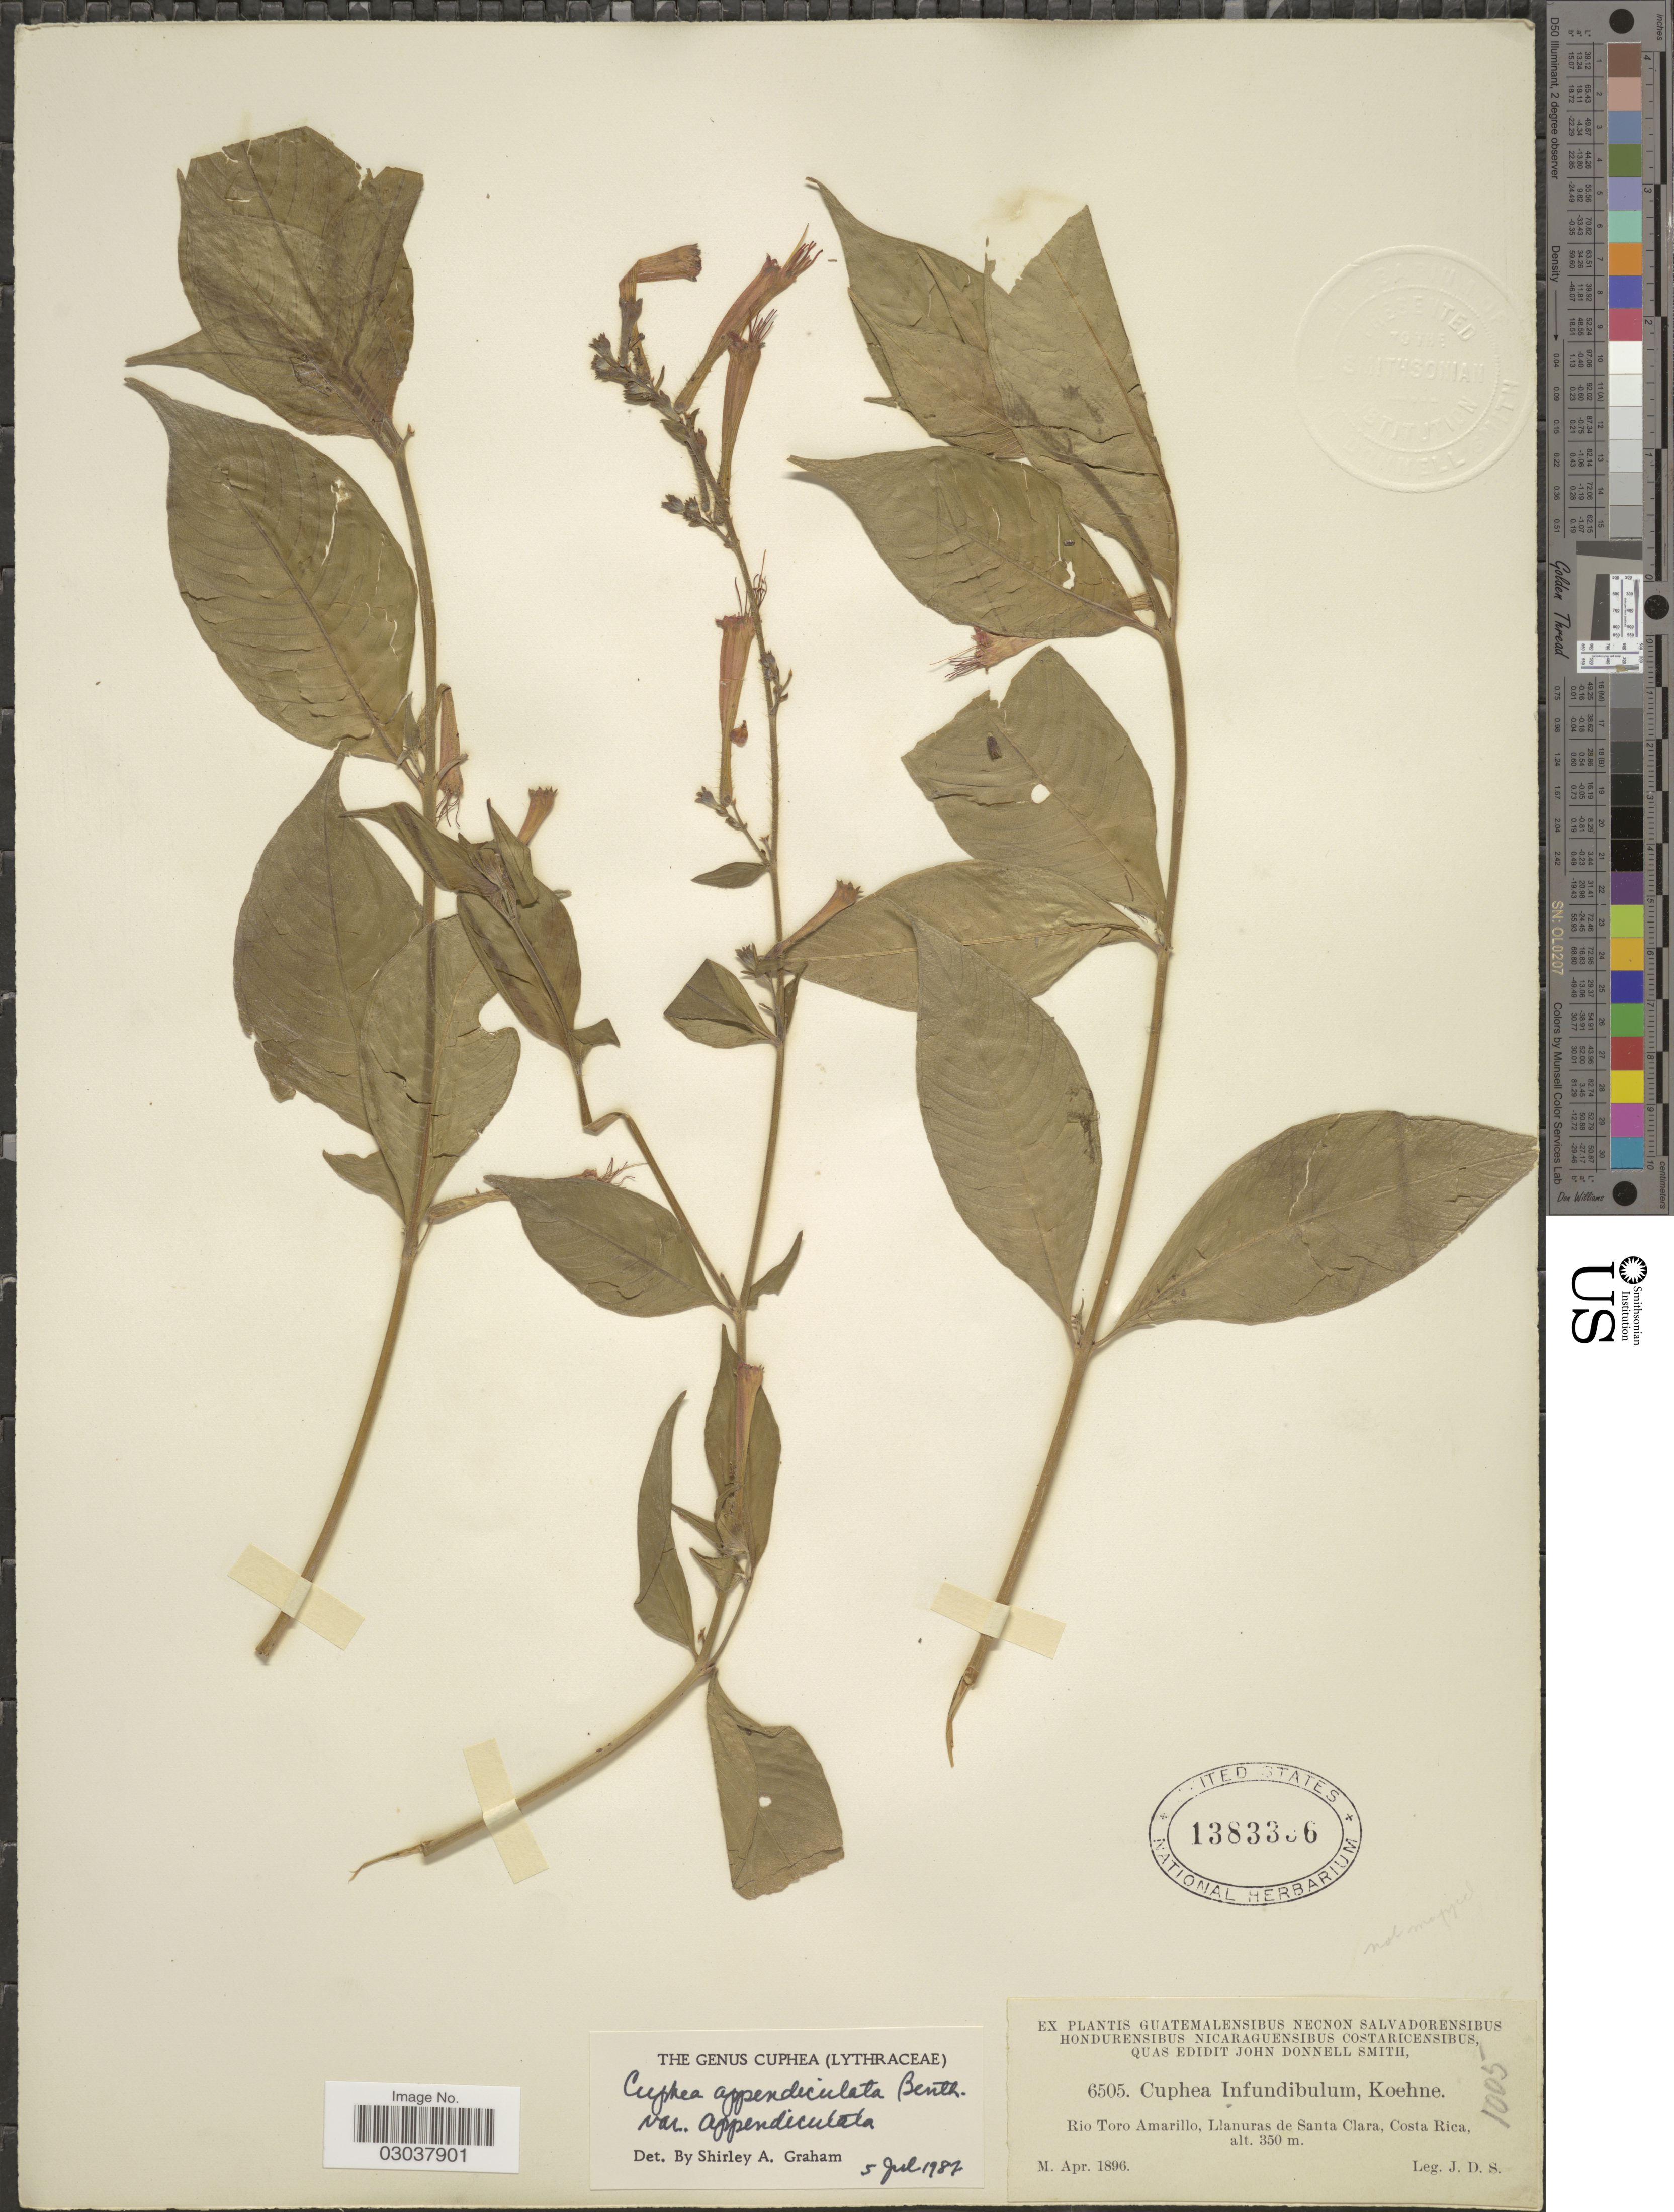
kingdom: Plantae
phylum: Tracheophyta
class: Magnoliopsida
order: Myrtales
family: Lythraceae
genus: Cuphea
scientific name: Cuphea appendiculata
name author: Benth.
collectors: J. Donnell Smith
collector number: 6505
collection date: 1896-04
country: Costa Rica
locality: Rio Toro Amarillo, Llanuras de Santa Clara.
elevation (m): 350